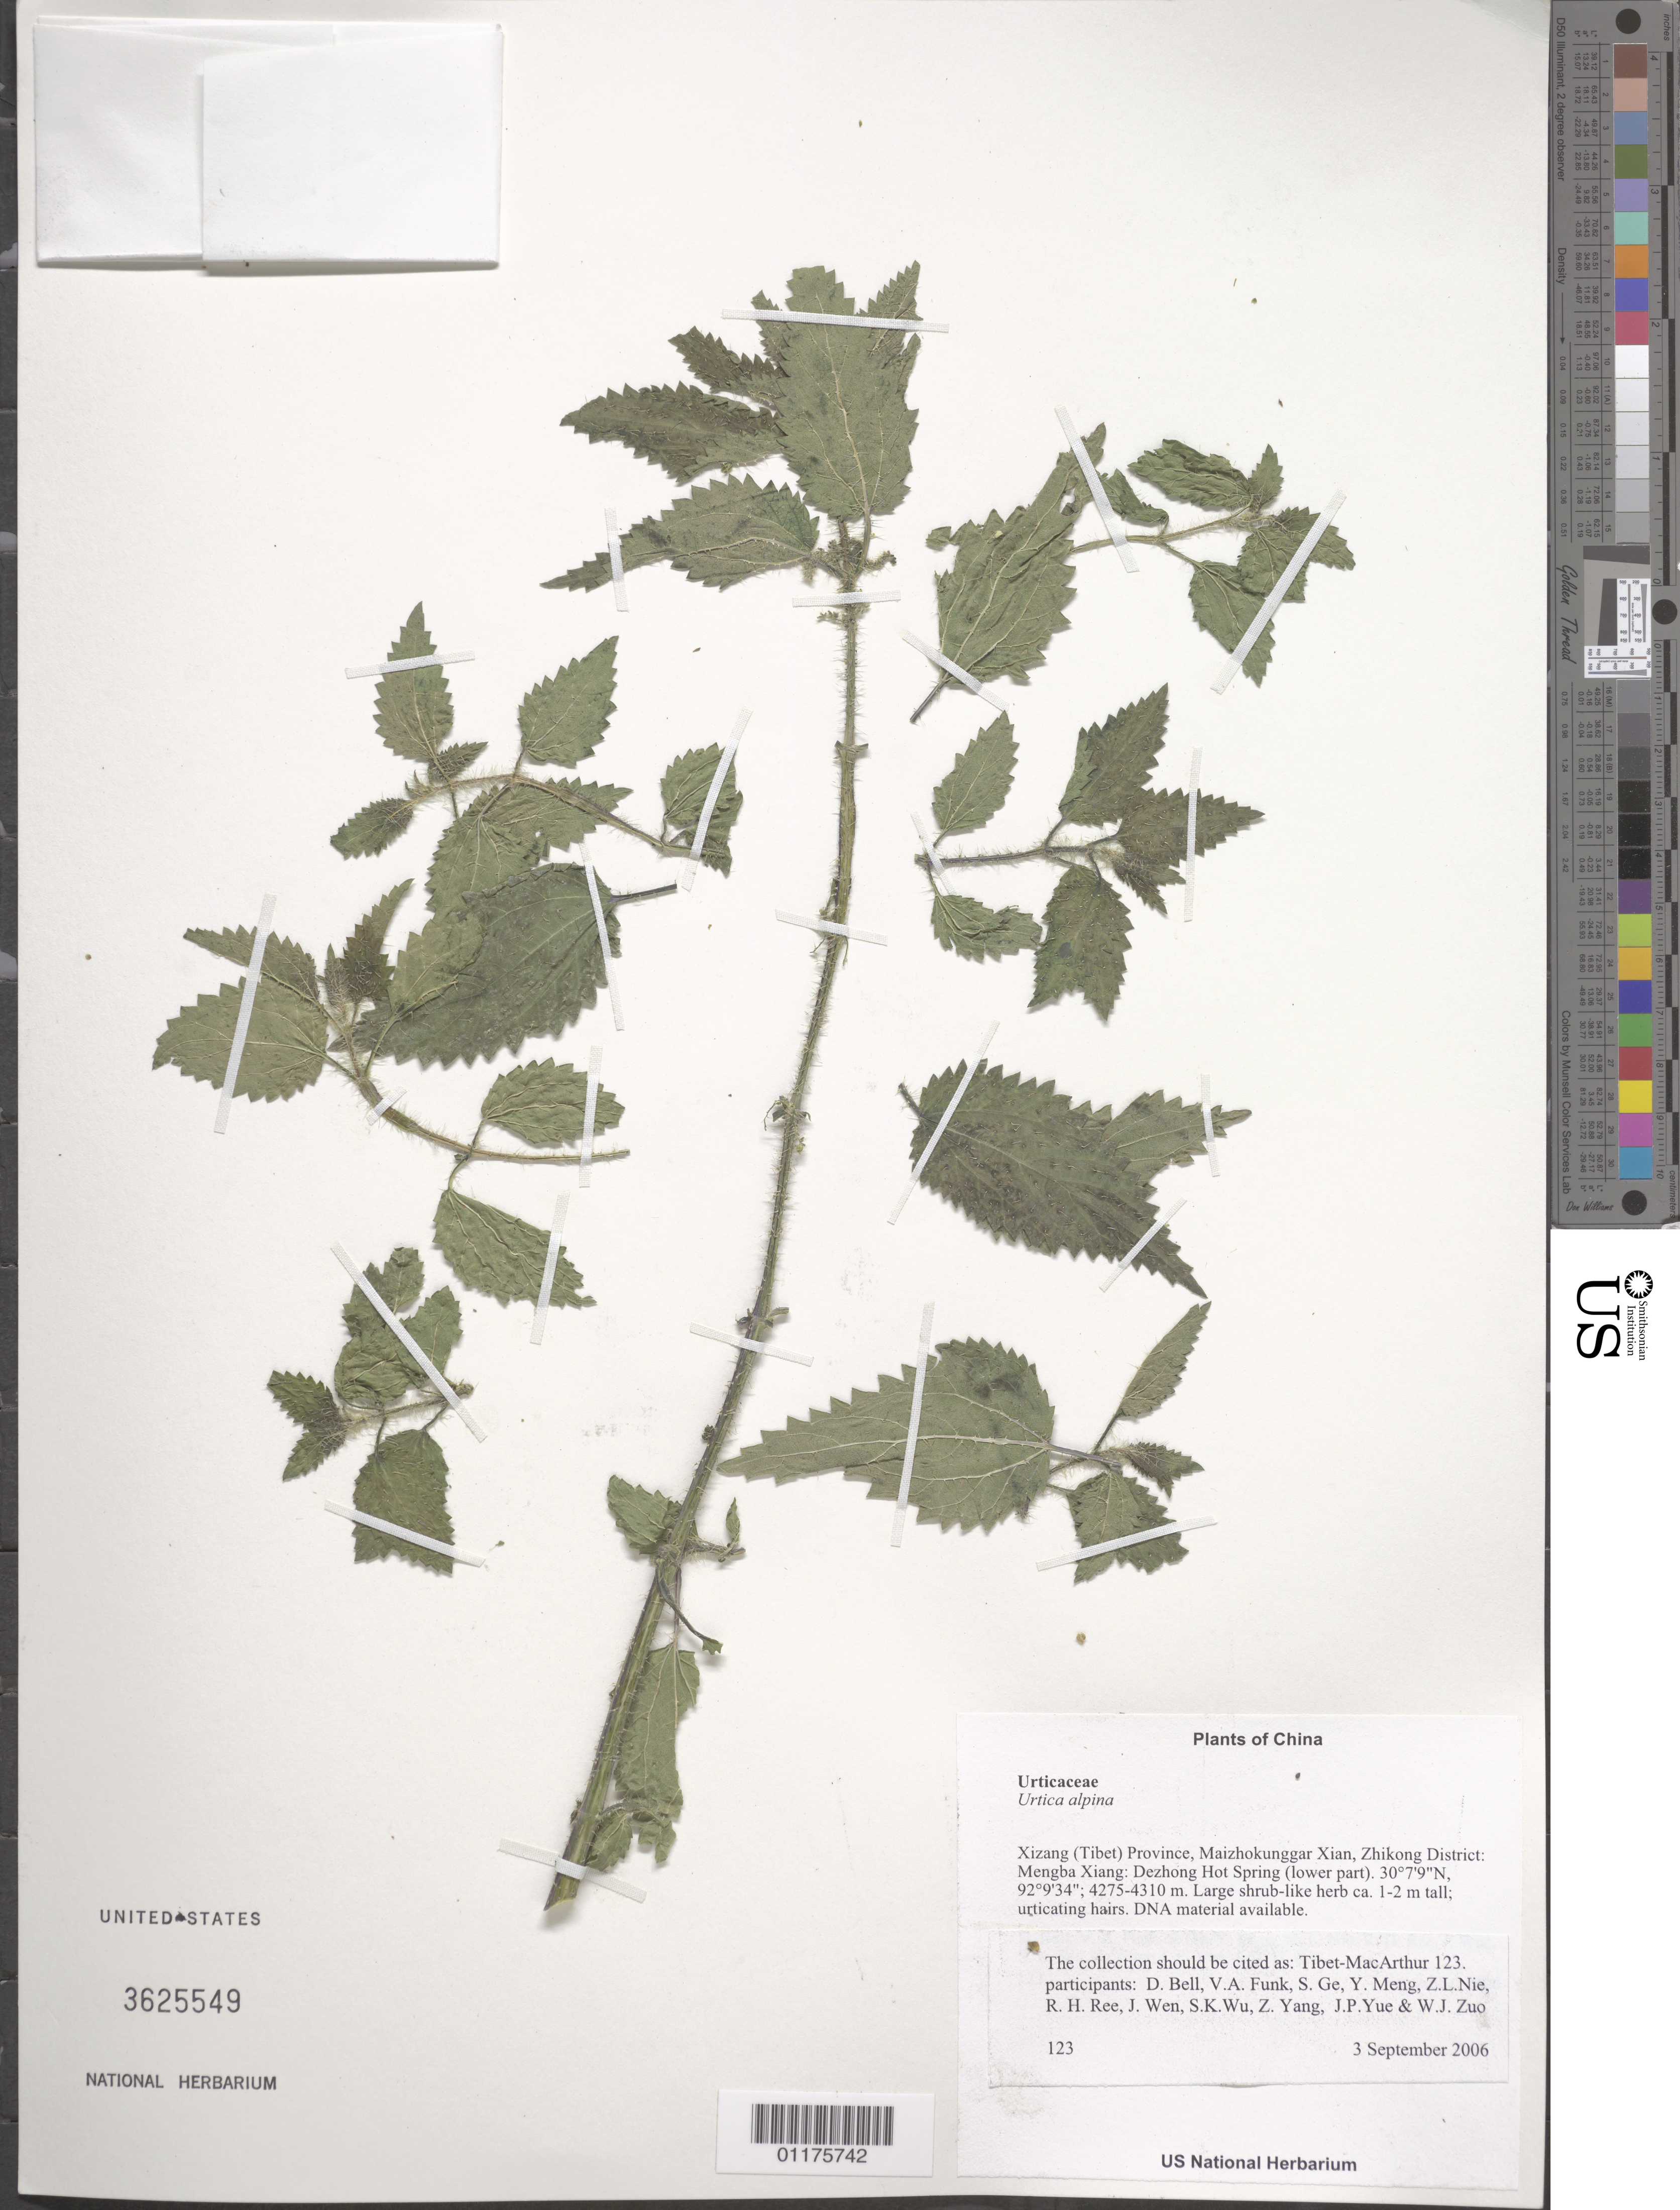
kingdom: Plantae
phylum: Tracheophyta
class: Magnoliopsida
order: Rosales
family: Urticaceae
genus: Urtica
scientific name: Urtica alpina, ined.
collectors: Tibet-MacArthur, D. A. Bell, V. Funk, S. Ge, Y. Meng, Z. Nie, R. Ree, J. Wen, S. K. Wu, Z. Yang, J. Yue & W. Zuo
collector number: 123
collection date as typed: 03 Sep 2006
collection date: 2006-09-03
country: China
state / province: Xizang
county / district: Maizhokunggar Xian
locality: Zhikong District: Mengba Xiang:Dezhong Hot Spring (lower part).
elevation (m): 4275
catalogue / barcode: US 3625549